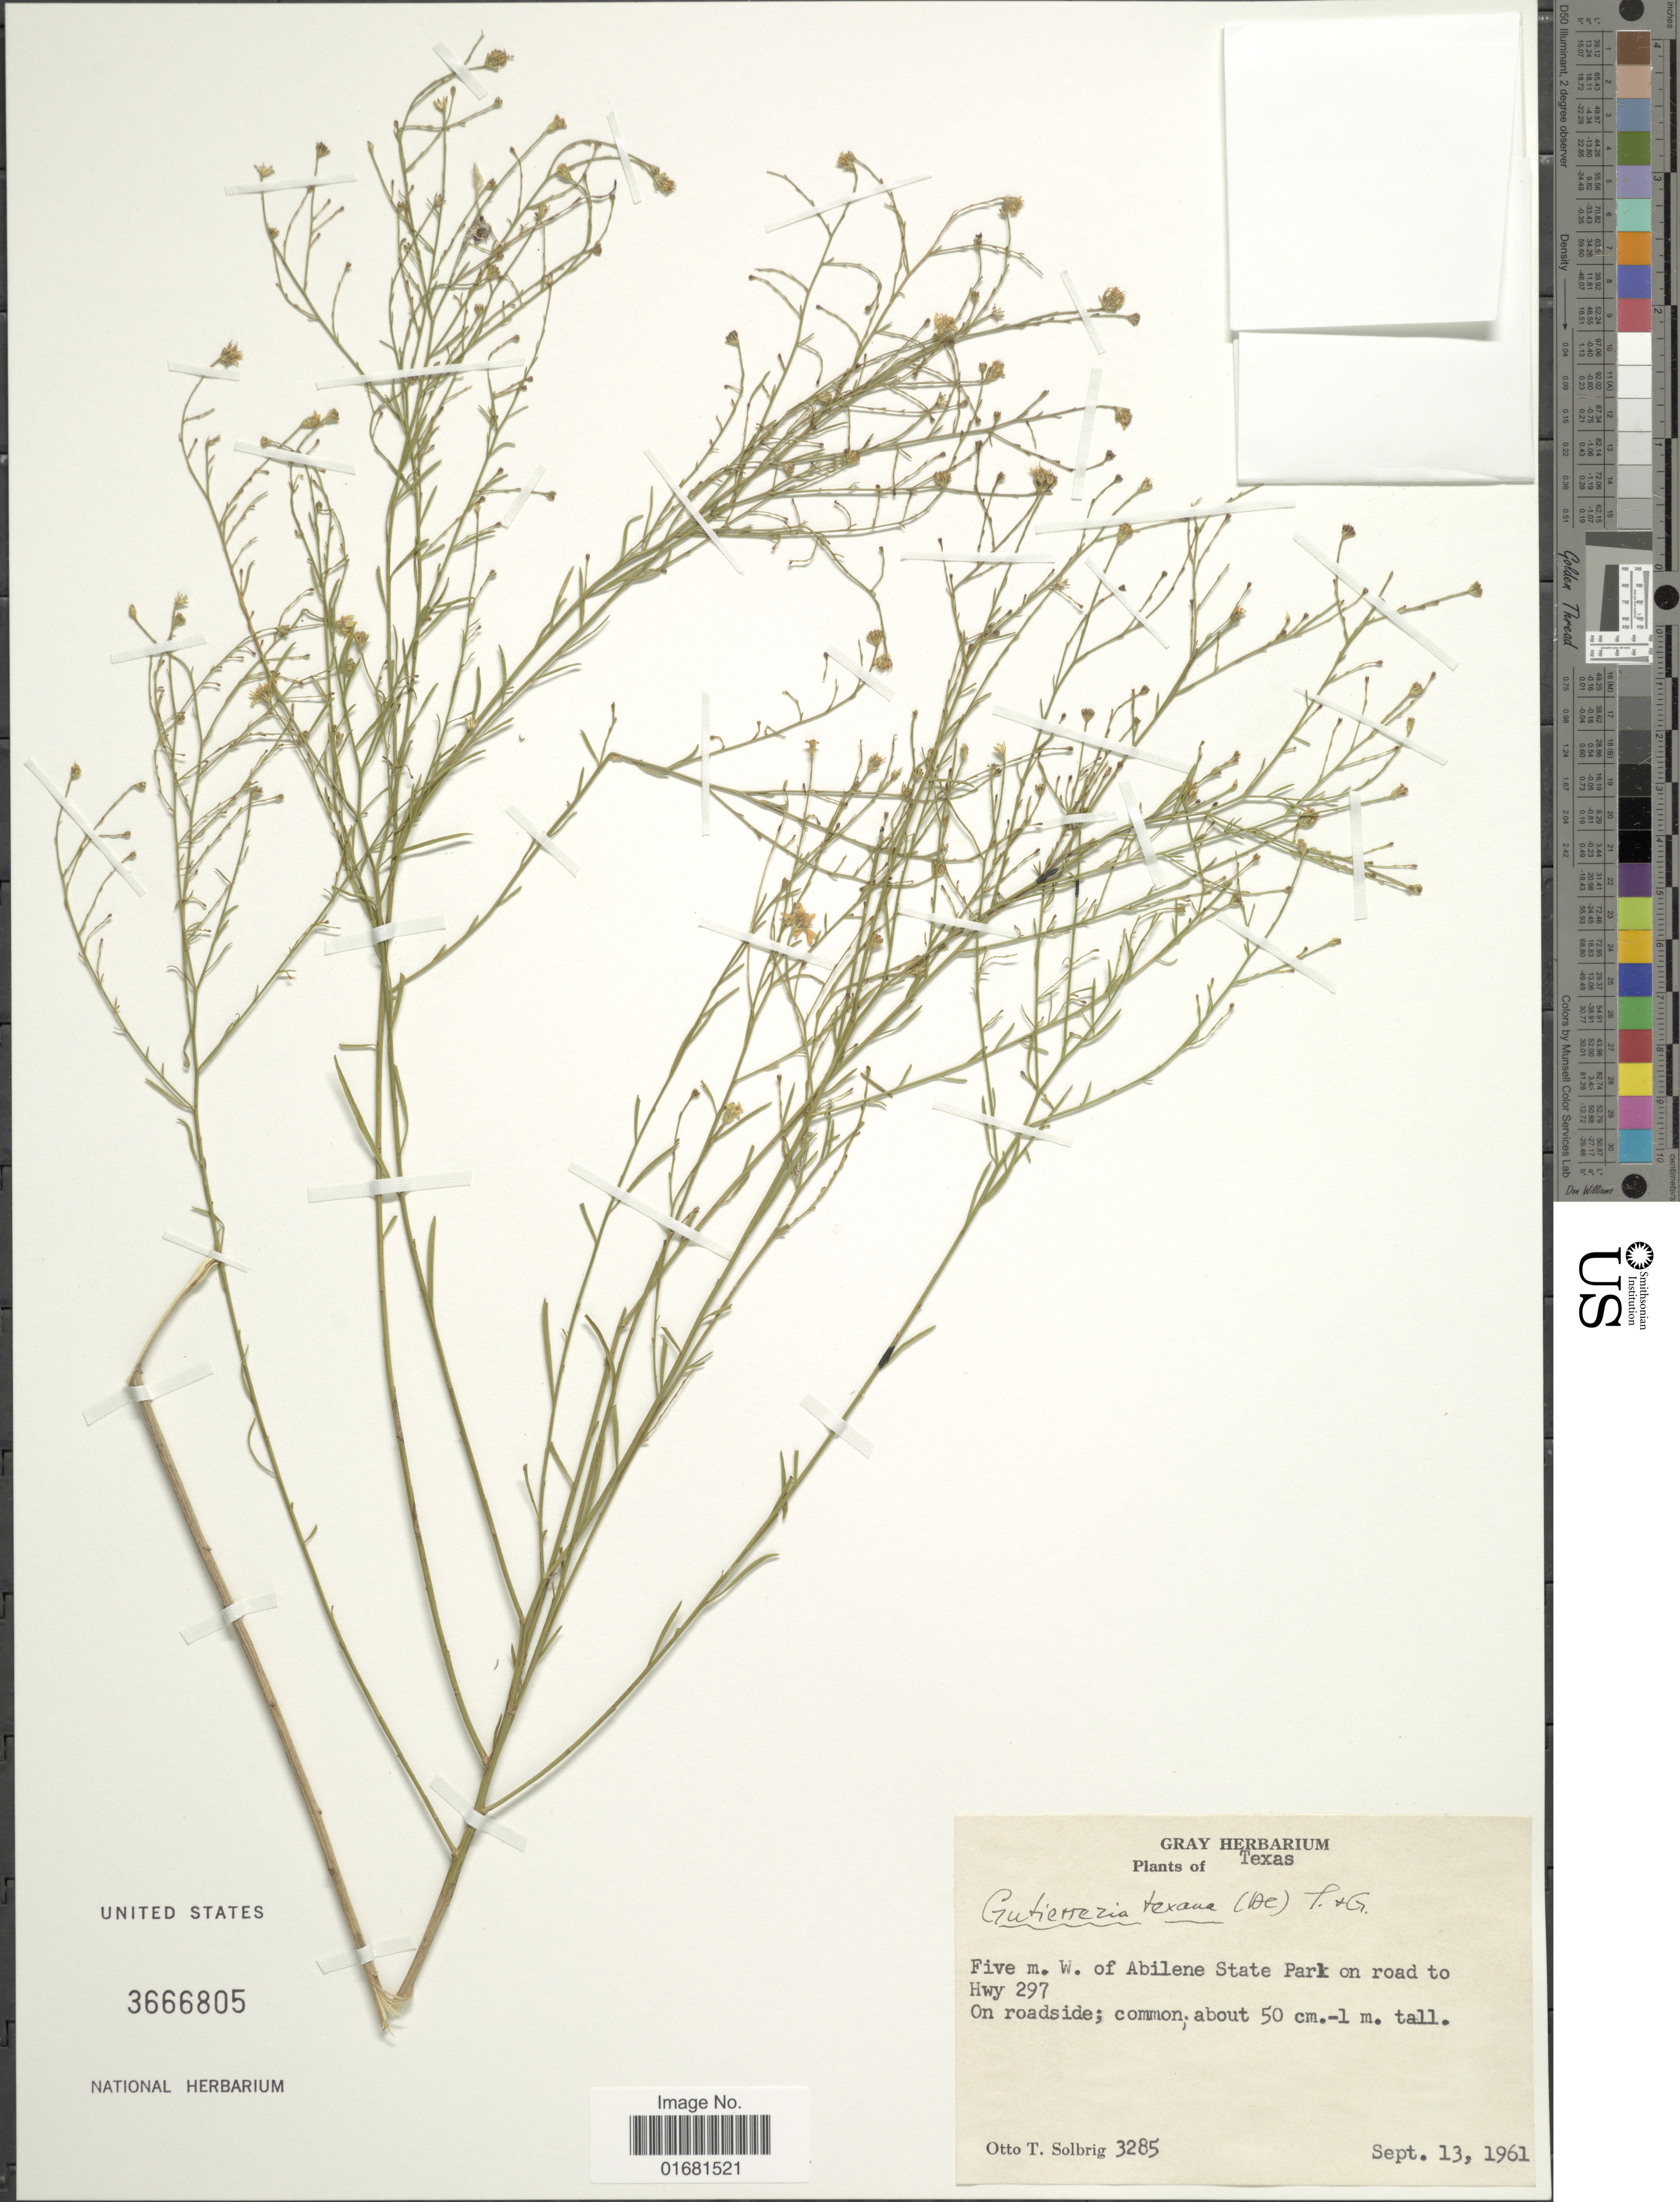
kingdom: Plantae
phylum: Tracheophyta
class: Magnoliopsida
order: Asterales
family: Asteraceae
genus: Gutierrezia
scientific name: Gutierrezia texana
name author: (DC.) Torr. & A. Gray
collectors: O. T. Solbrig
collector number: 3285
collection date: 1961-09-13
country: United States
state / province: Texas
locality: Texas. Five m. W. of Abilene State Park on road to Hwy 297. on roadside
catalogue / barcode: US 3666805